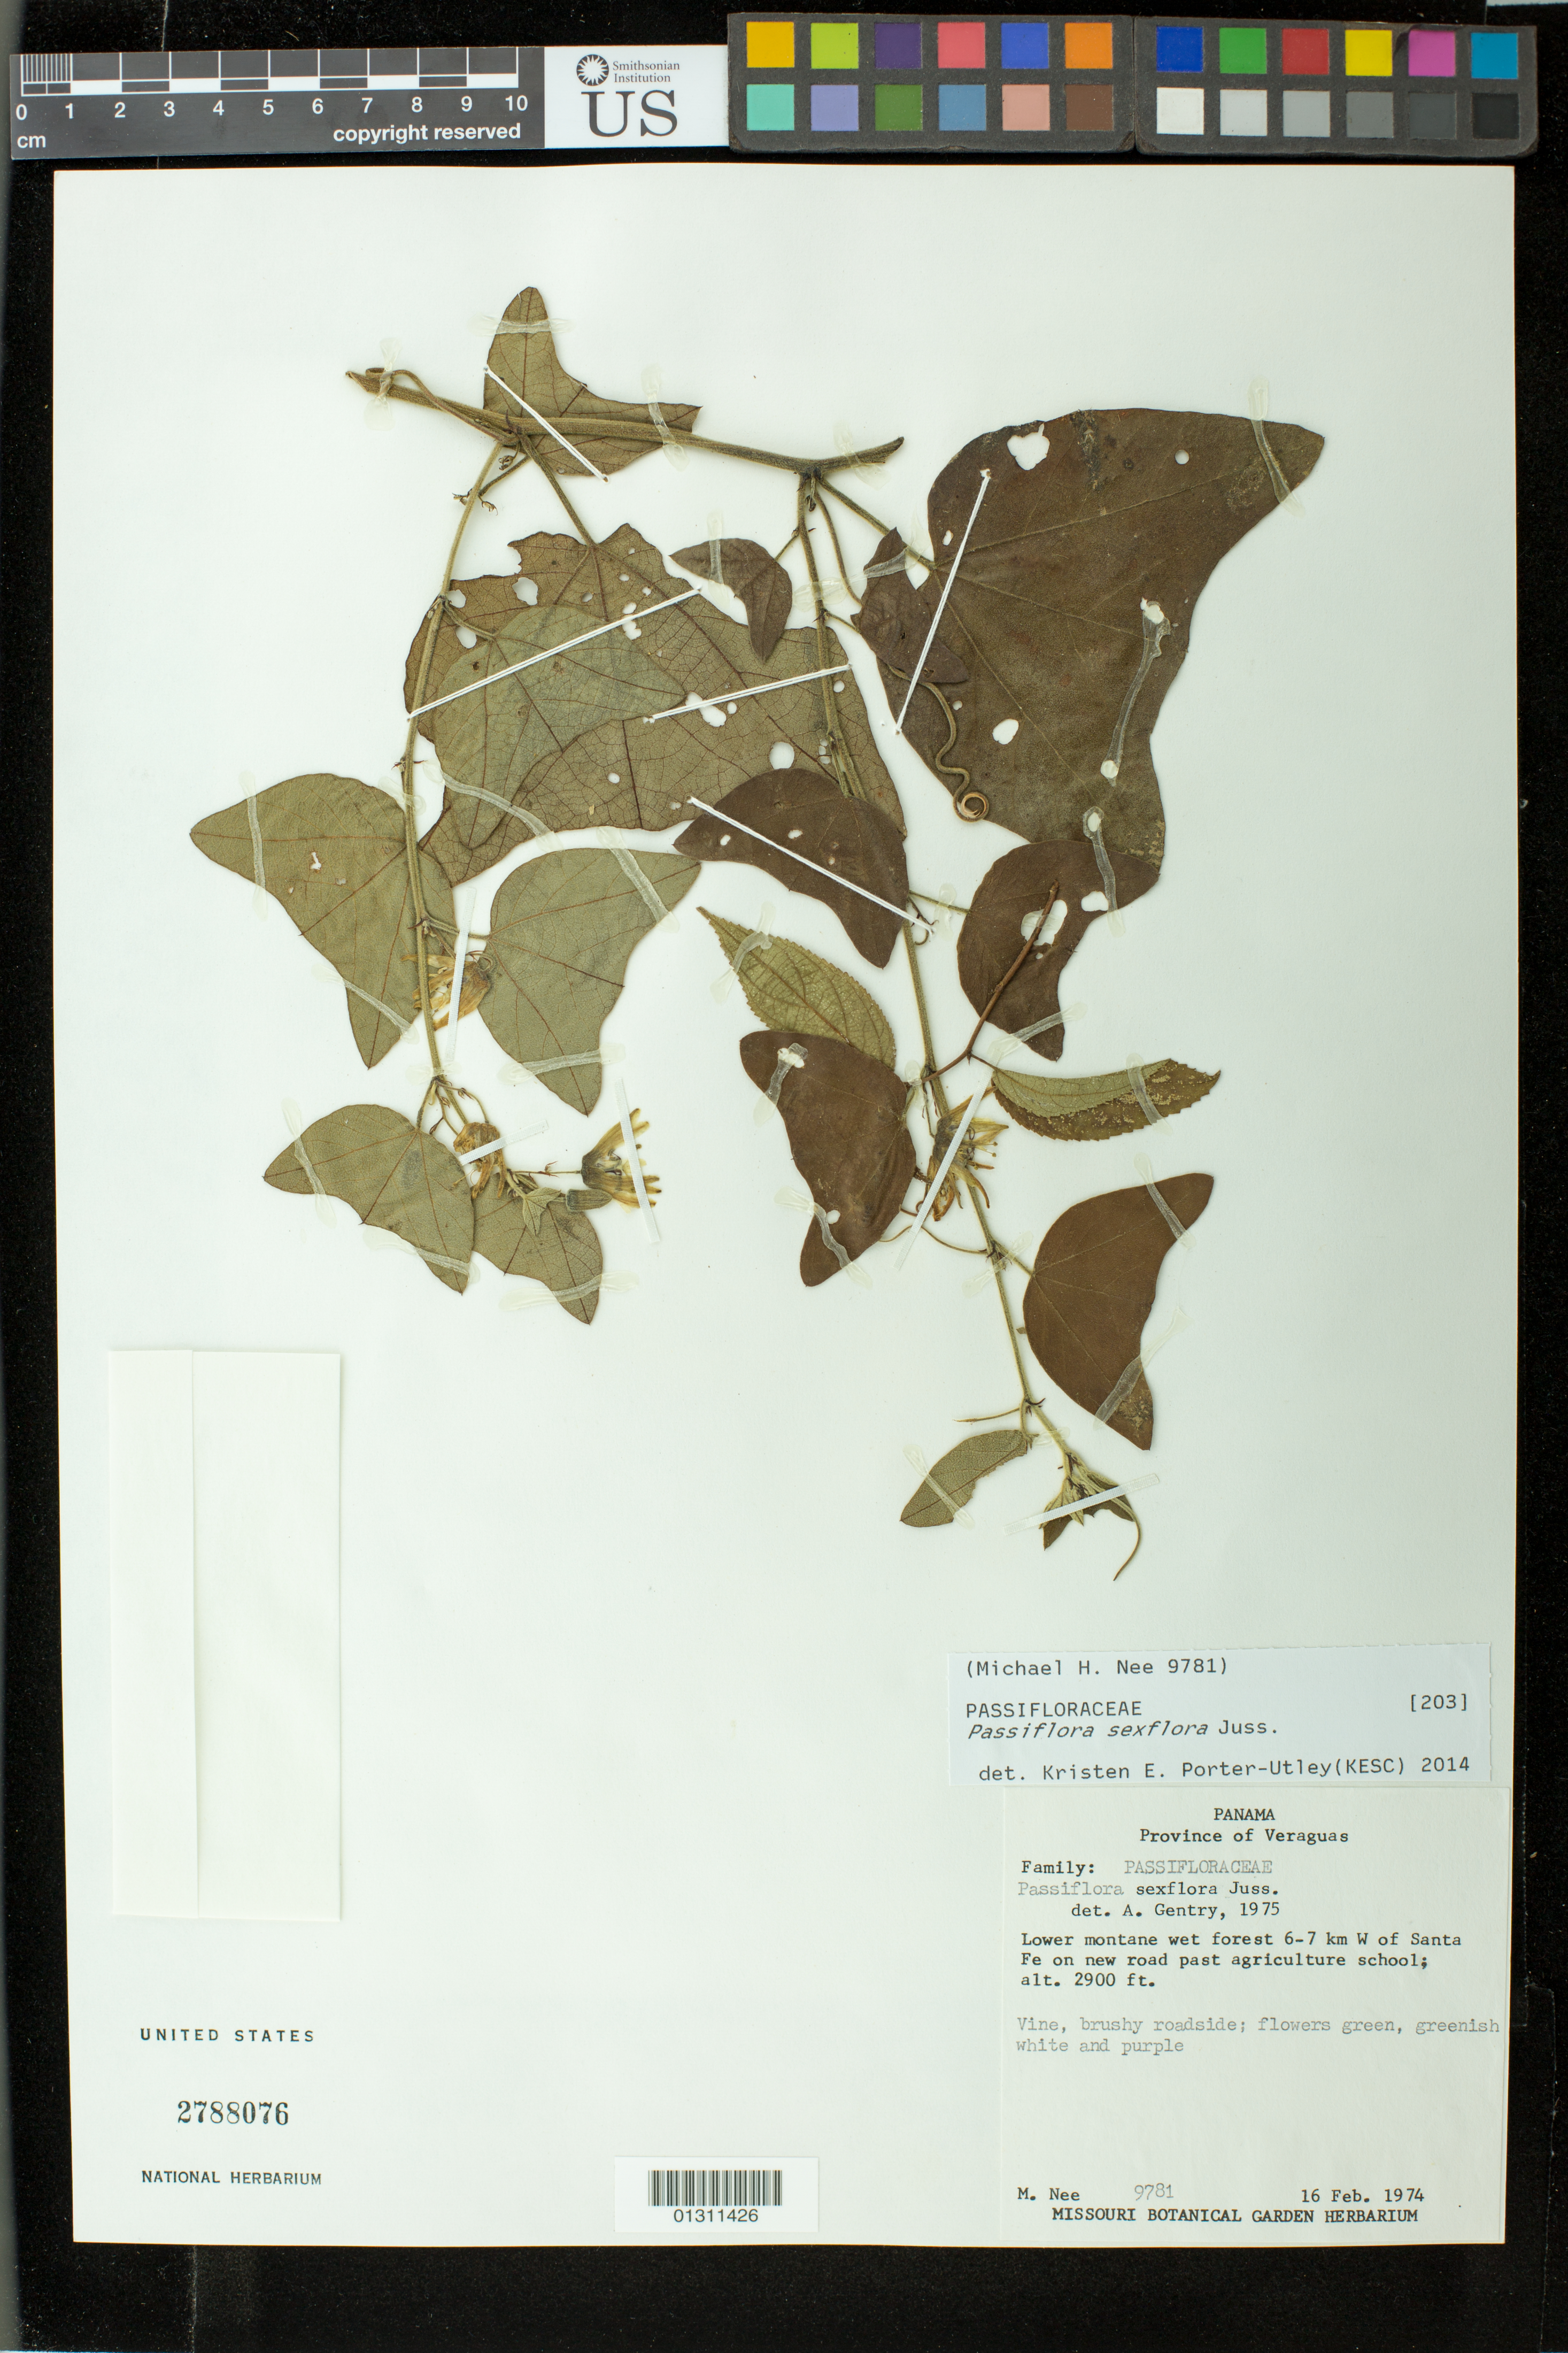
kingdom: Plantae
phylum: Tracheophyta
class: Magnoliopsida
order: Malpighiales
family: Passifloraceae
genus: Passiflora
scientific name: Passiflora sexflora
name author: Juss.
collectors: M. Nee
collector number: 9781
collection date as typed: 16 Feb 1974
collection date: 1974-02-16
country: Panama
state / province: Veraguas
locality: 6-7 km W of Santa Fe on new road past agriculture school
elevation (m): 884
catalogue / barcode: US 2788076